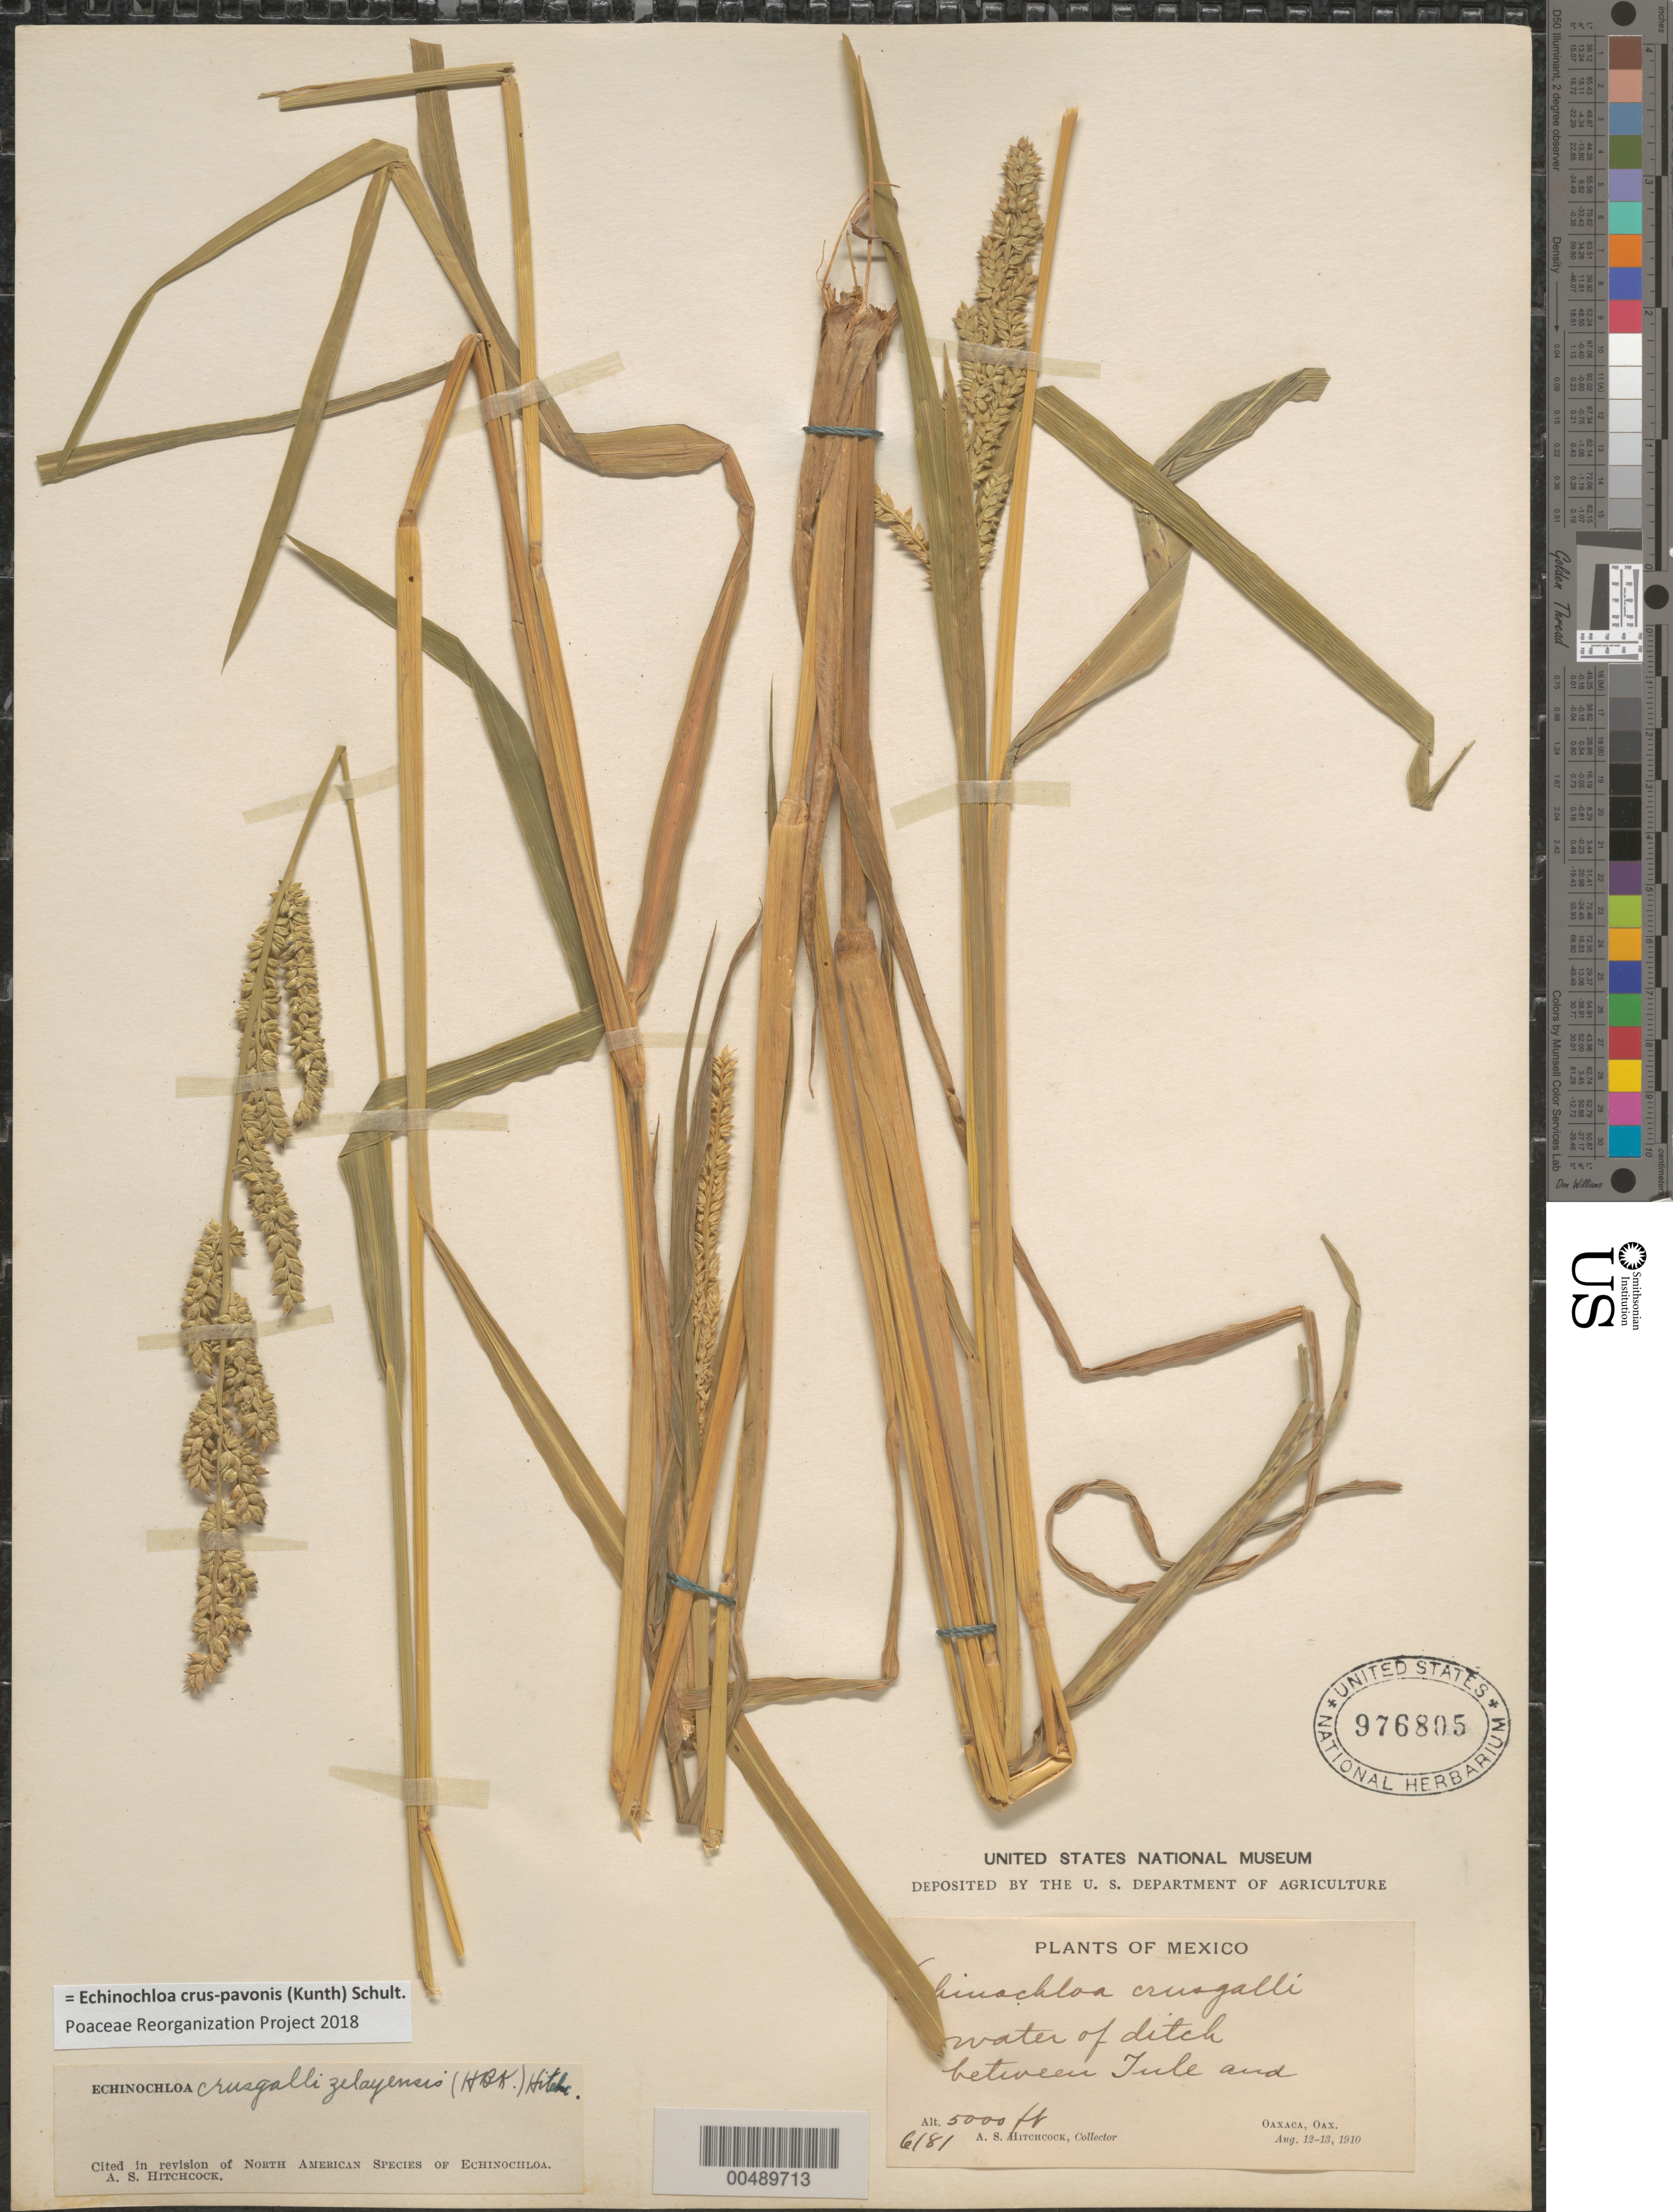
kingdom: Plantae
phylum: Tracheophyta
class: Liliopsida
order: Poales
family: Poaceae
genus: Echinochloa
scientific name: Echinochloa crus-pavonis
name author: (Kunth) Schult.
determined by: Poaceae Reorganization Project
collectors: A. S. Hitchcock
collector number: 6181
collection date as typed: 12 Aug 1910 to 13 Aug 1910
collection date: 1910-08-12/1910-08-13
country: Mexico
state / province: Oaxaca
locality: Between Tule and Oaxaca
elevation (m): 1524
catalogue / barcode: US 976805